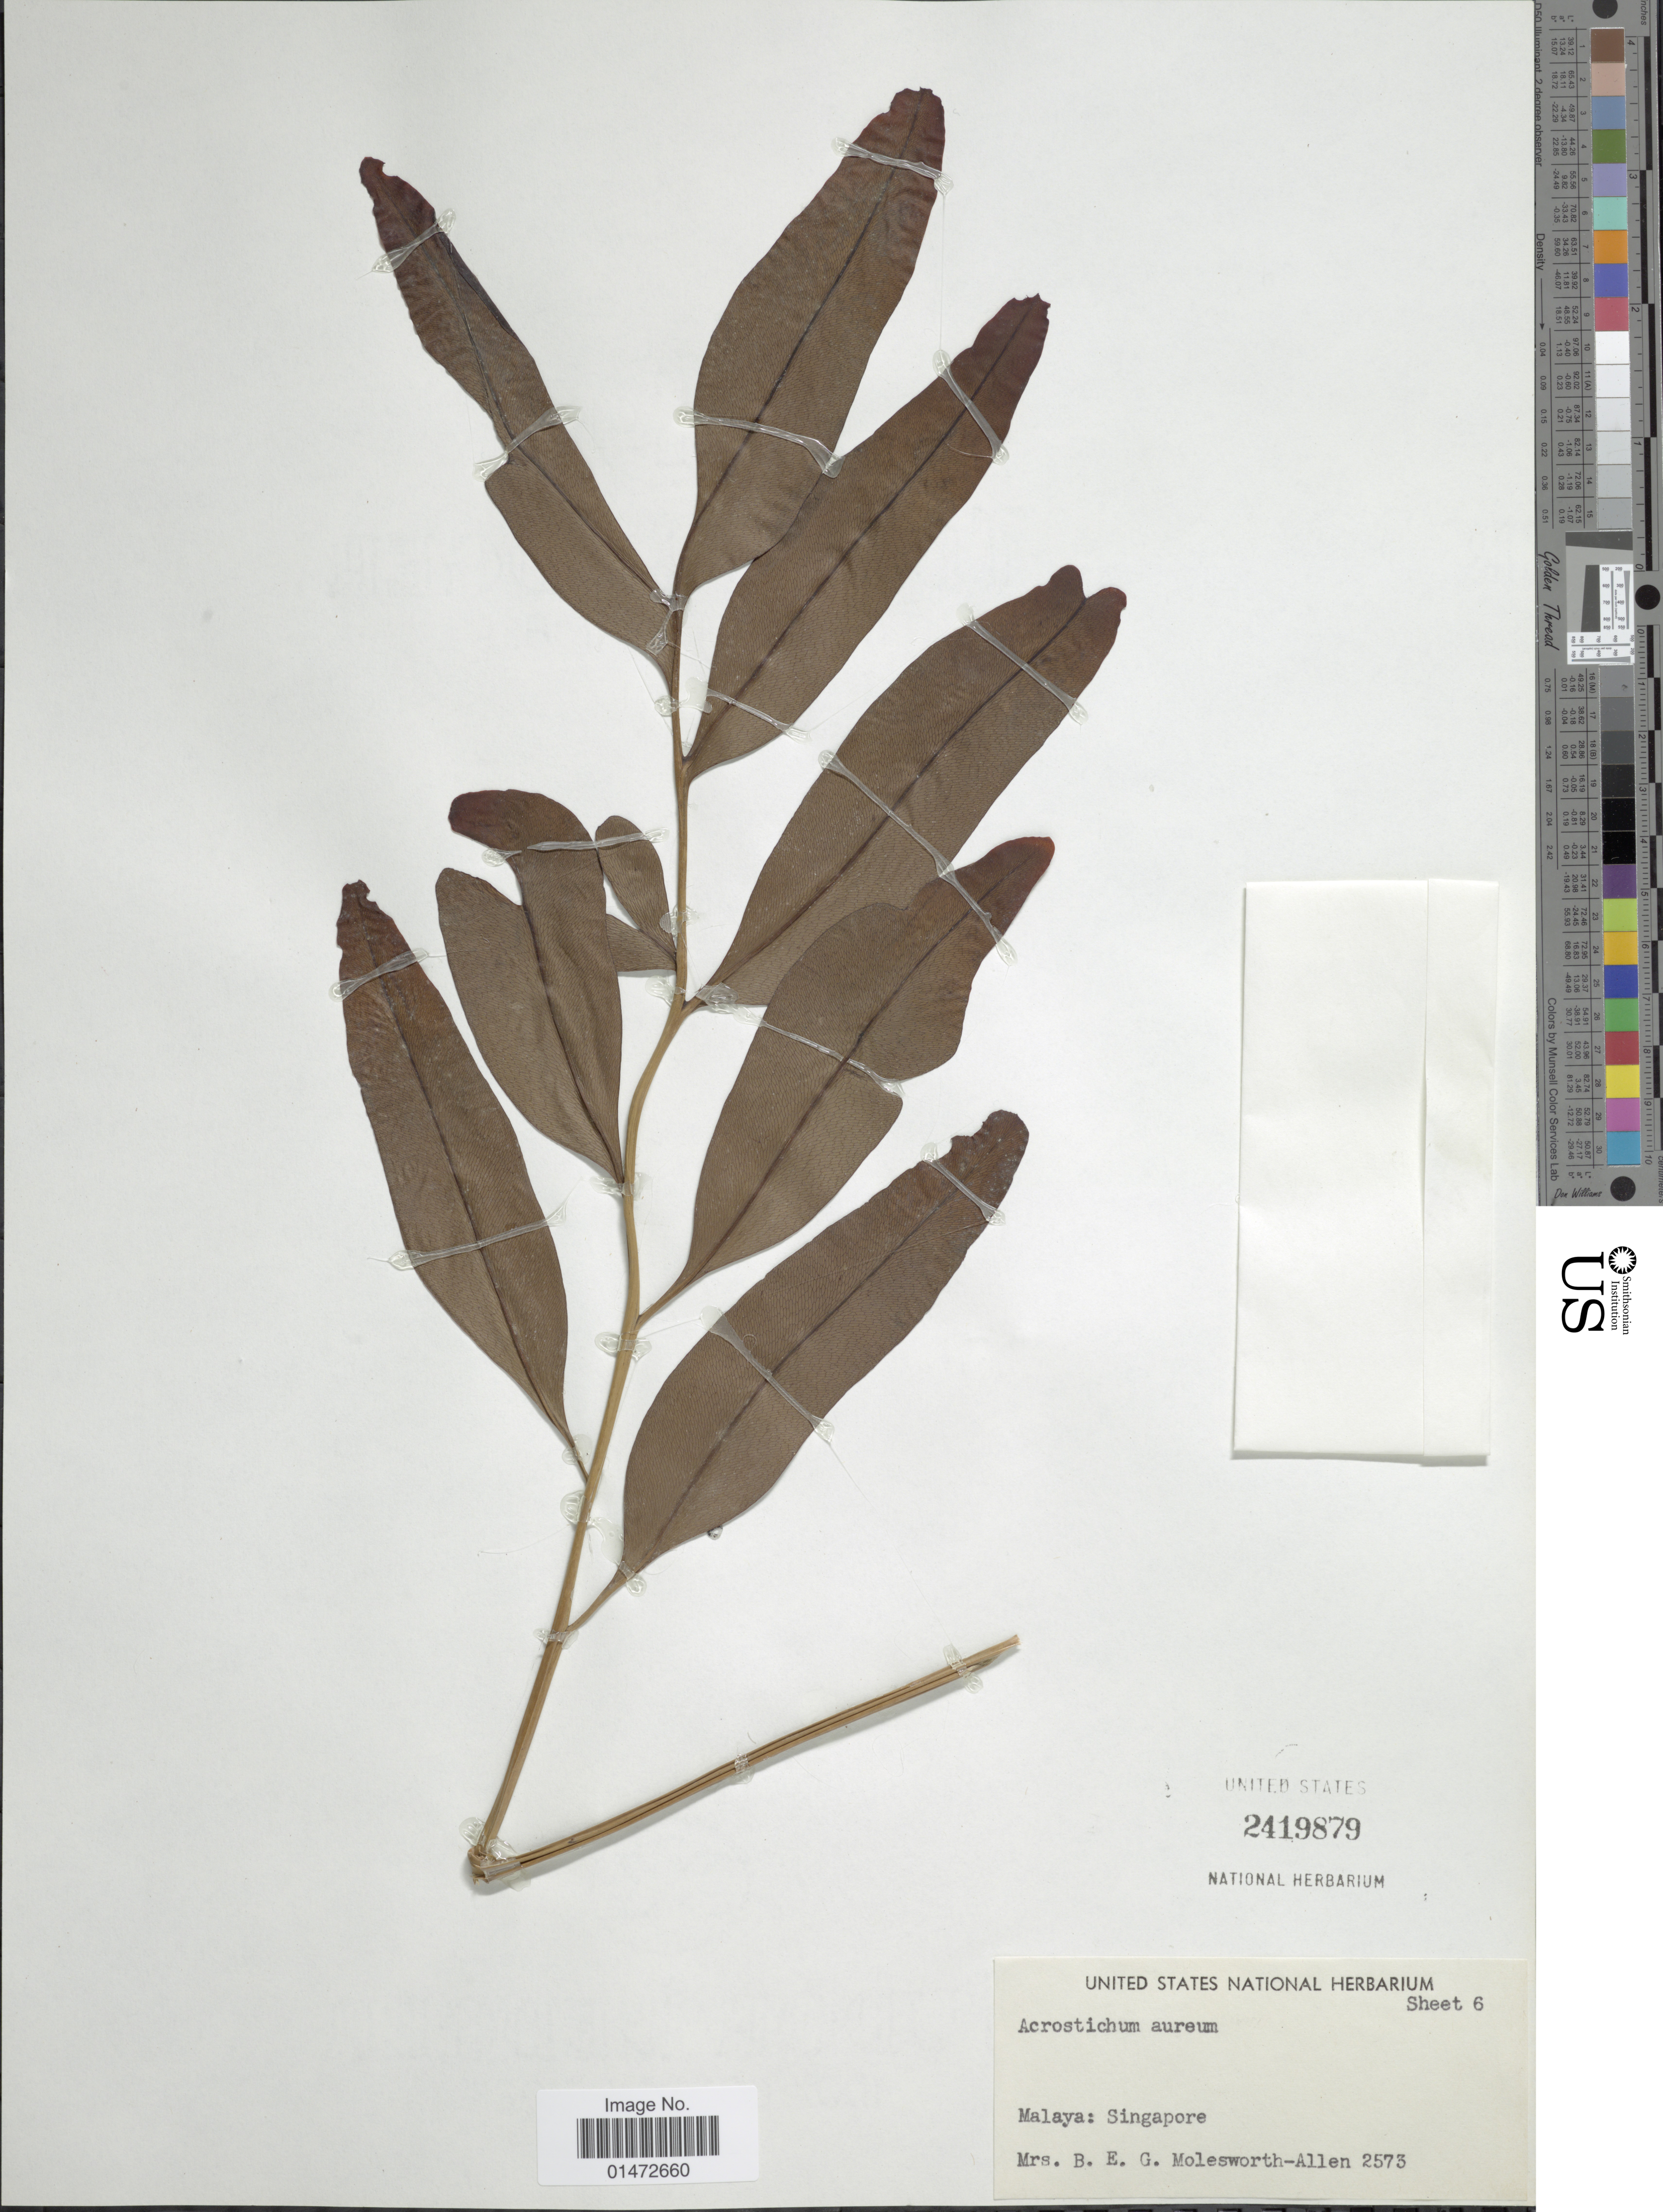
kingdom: Plantae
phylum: Tracheophyta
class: Polypodiopsida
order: Polypodiales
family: Pteridaceae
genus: Acrostichum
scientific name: Acrostichum aureum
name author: L.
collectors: Mrs. B. E. G. Molesworth-Allen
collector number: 2573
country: Singapore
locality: Malaya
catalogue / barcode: US 2419879